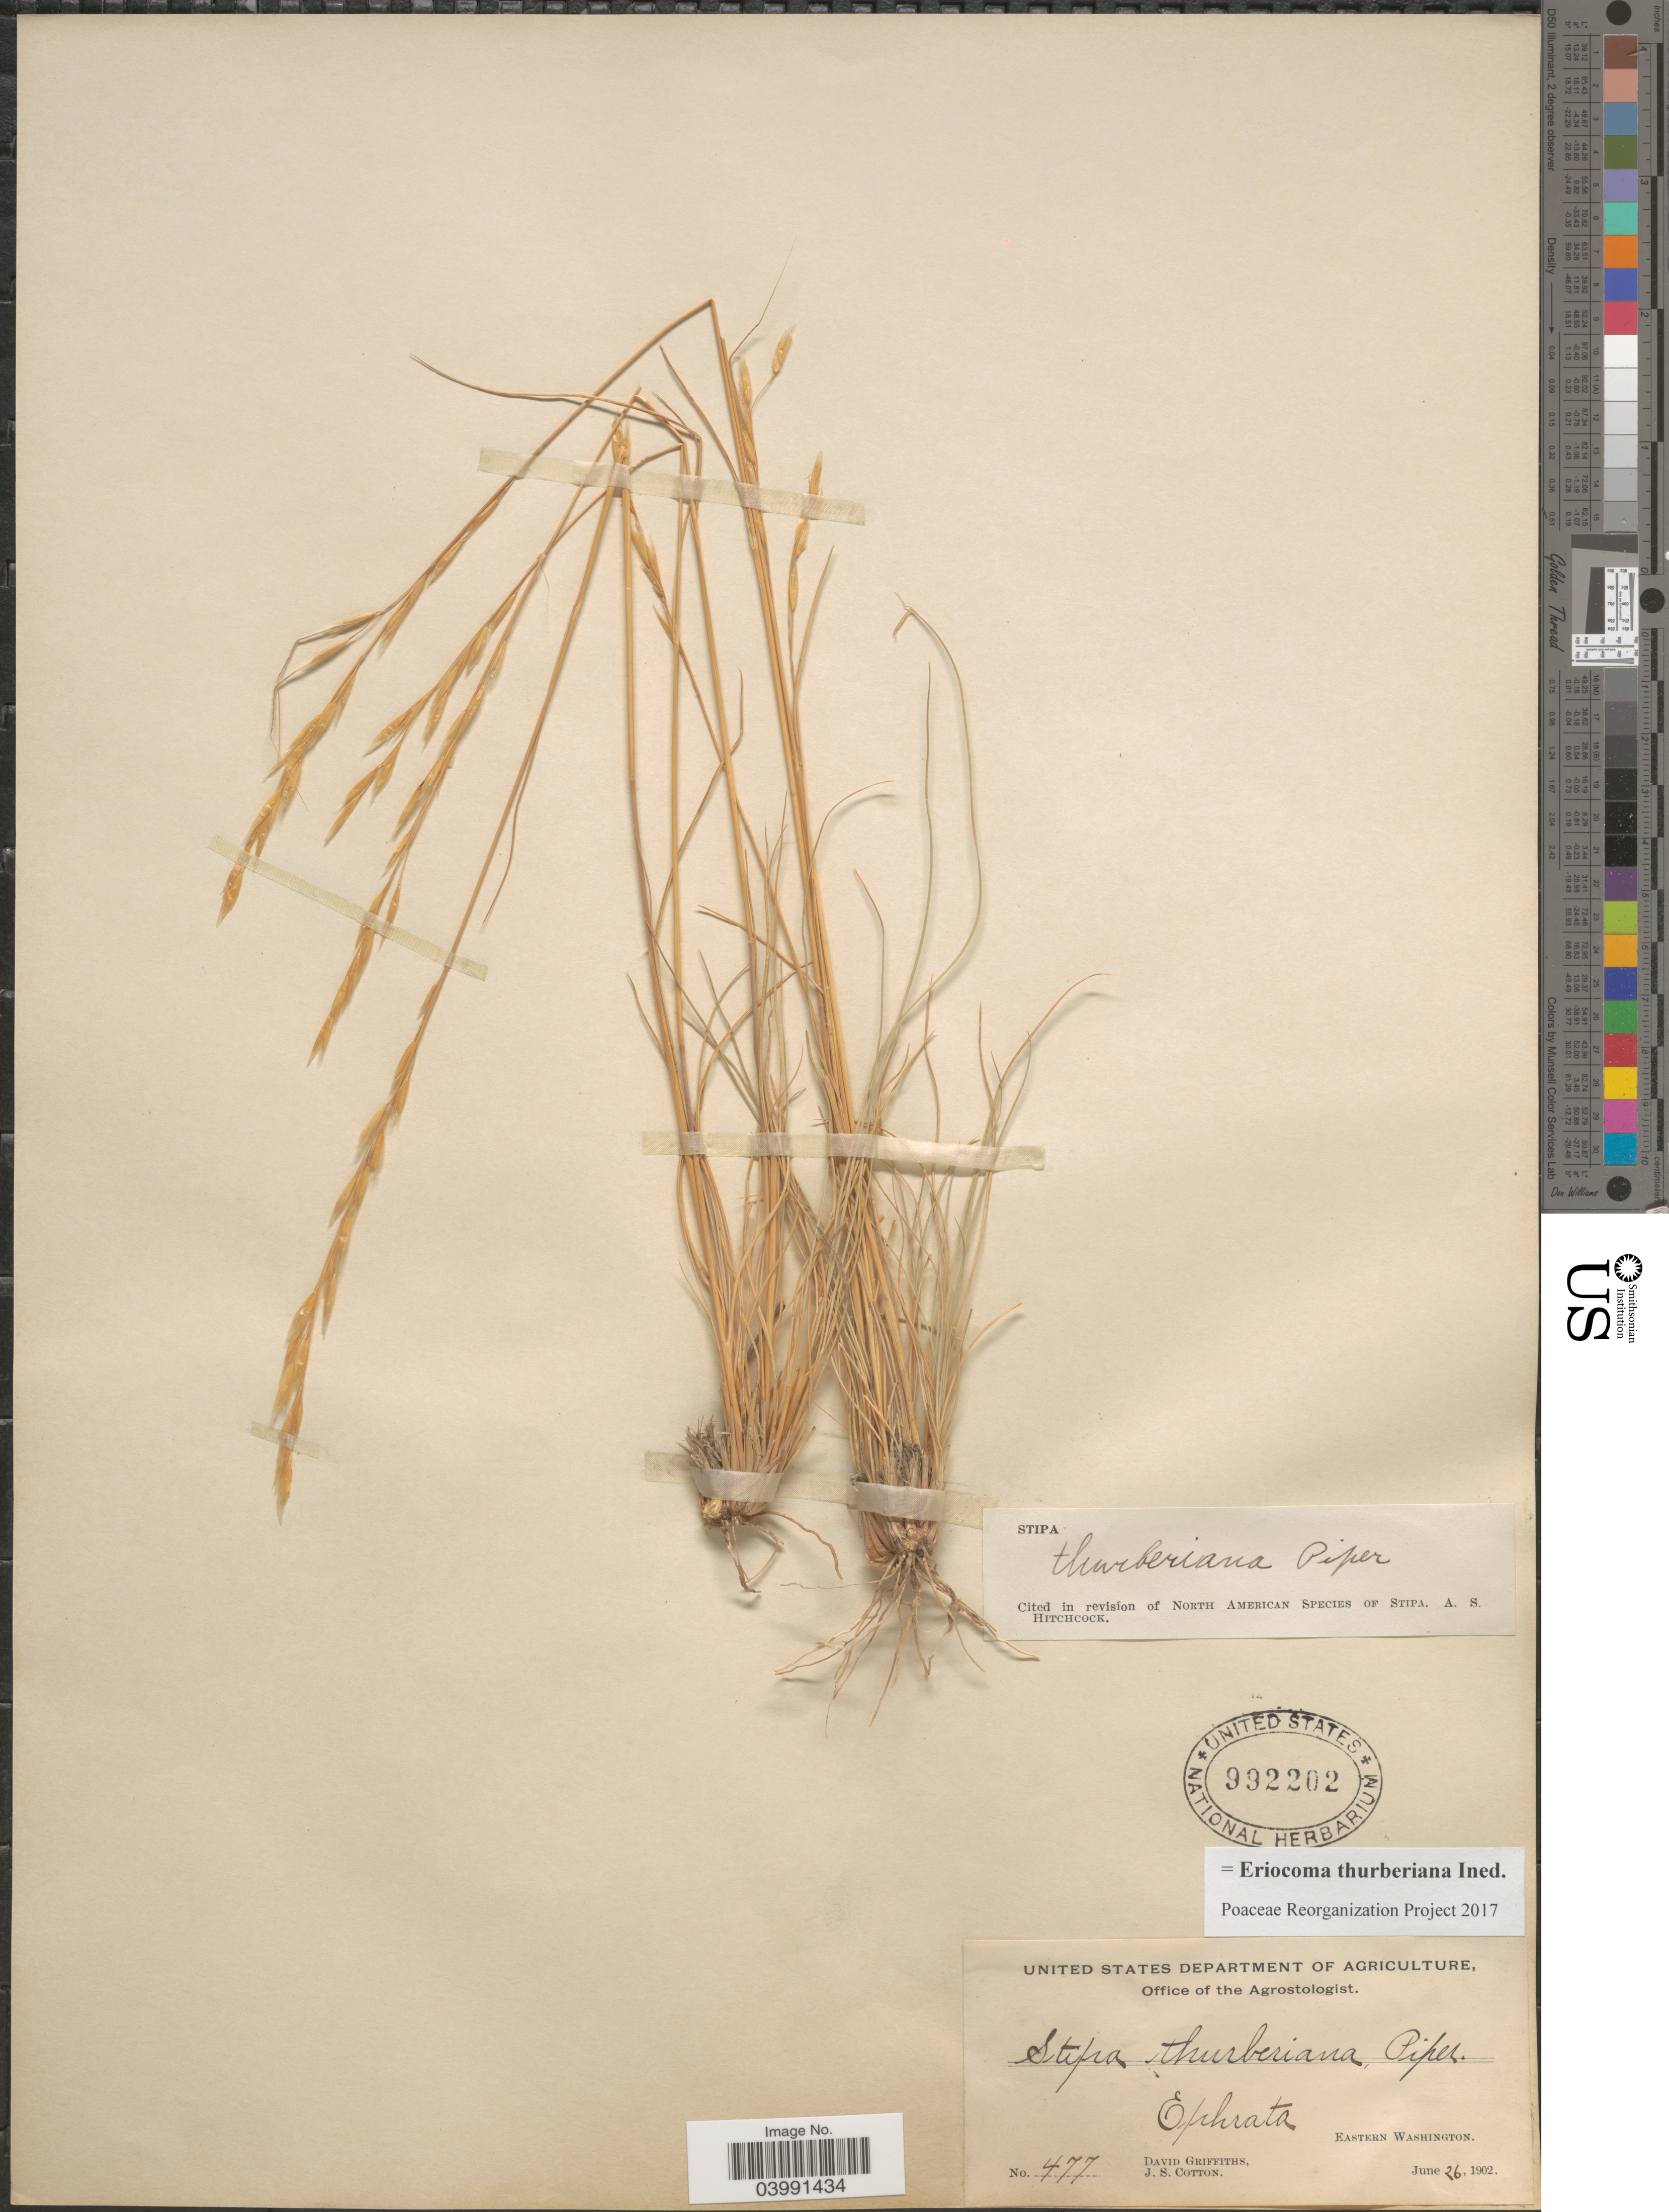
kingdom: Plantae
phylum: Tracheophyta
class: Liliopsida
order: Poales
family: Poaceae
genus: Eriocoma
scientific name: Eriocoma thurberiana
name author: (Piper) Romasch.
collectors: D. Griffiths & J. S. Cotton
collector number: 477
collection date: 1902-06-26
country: United States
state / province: Washington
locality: Ephrata, Eastern Washington.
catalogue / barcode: US 992202